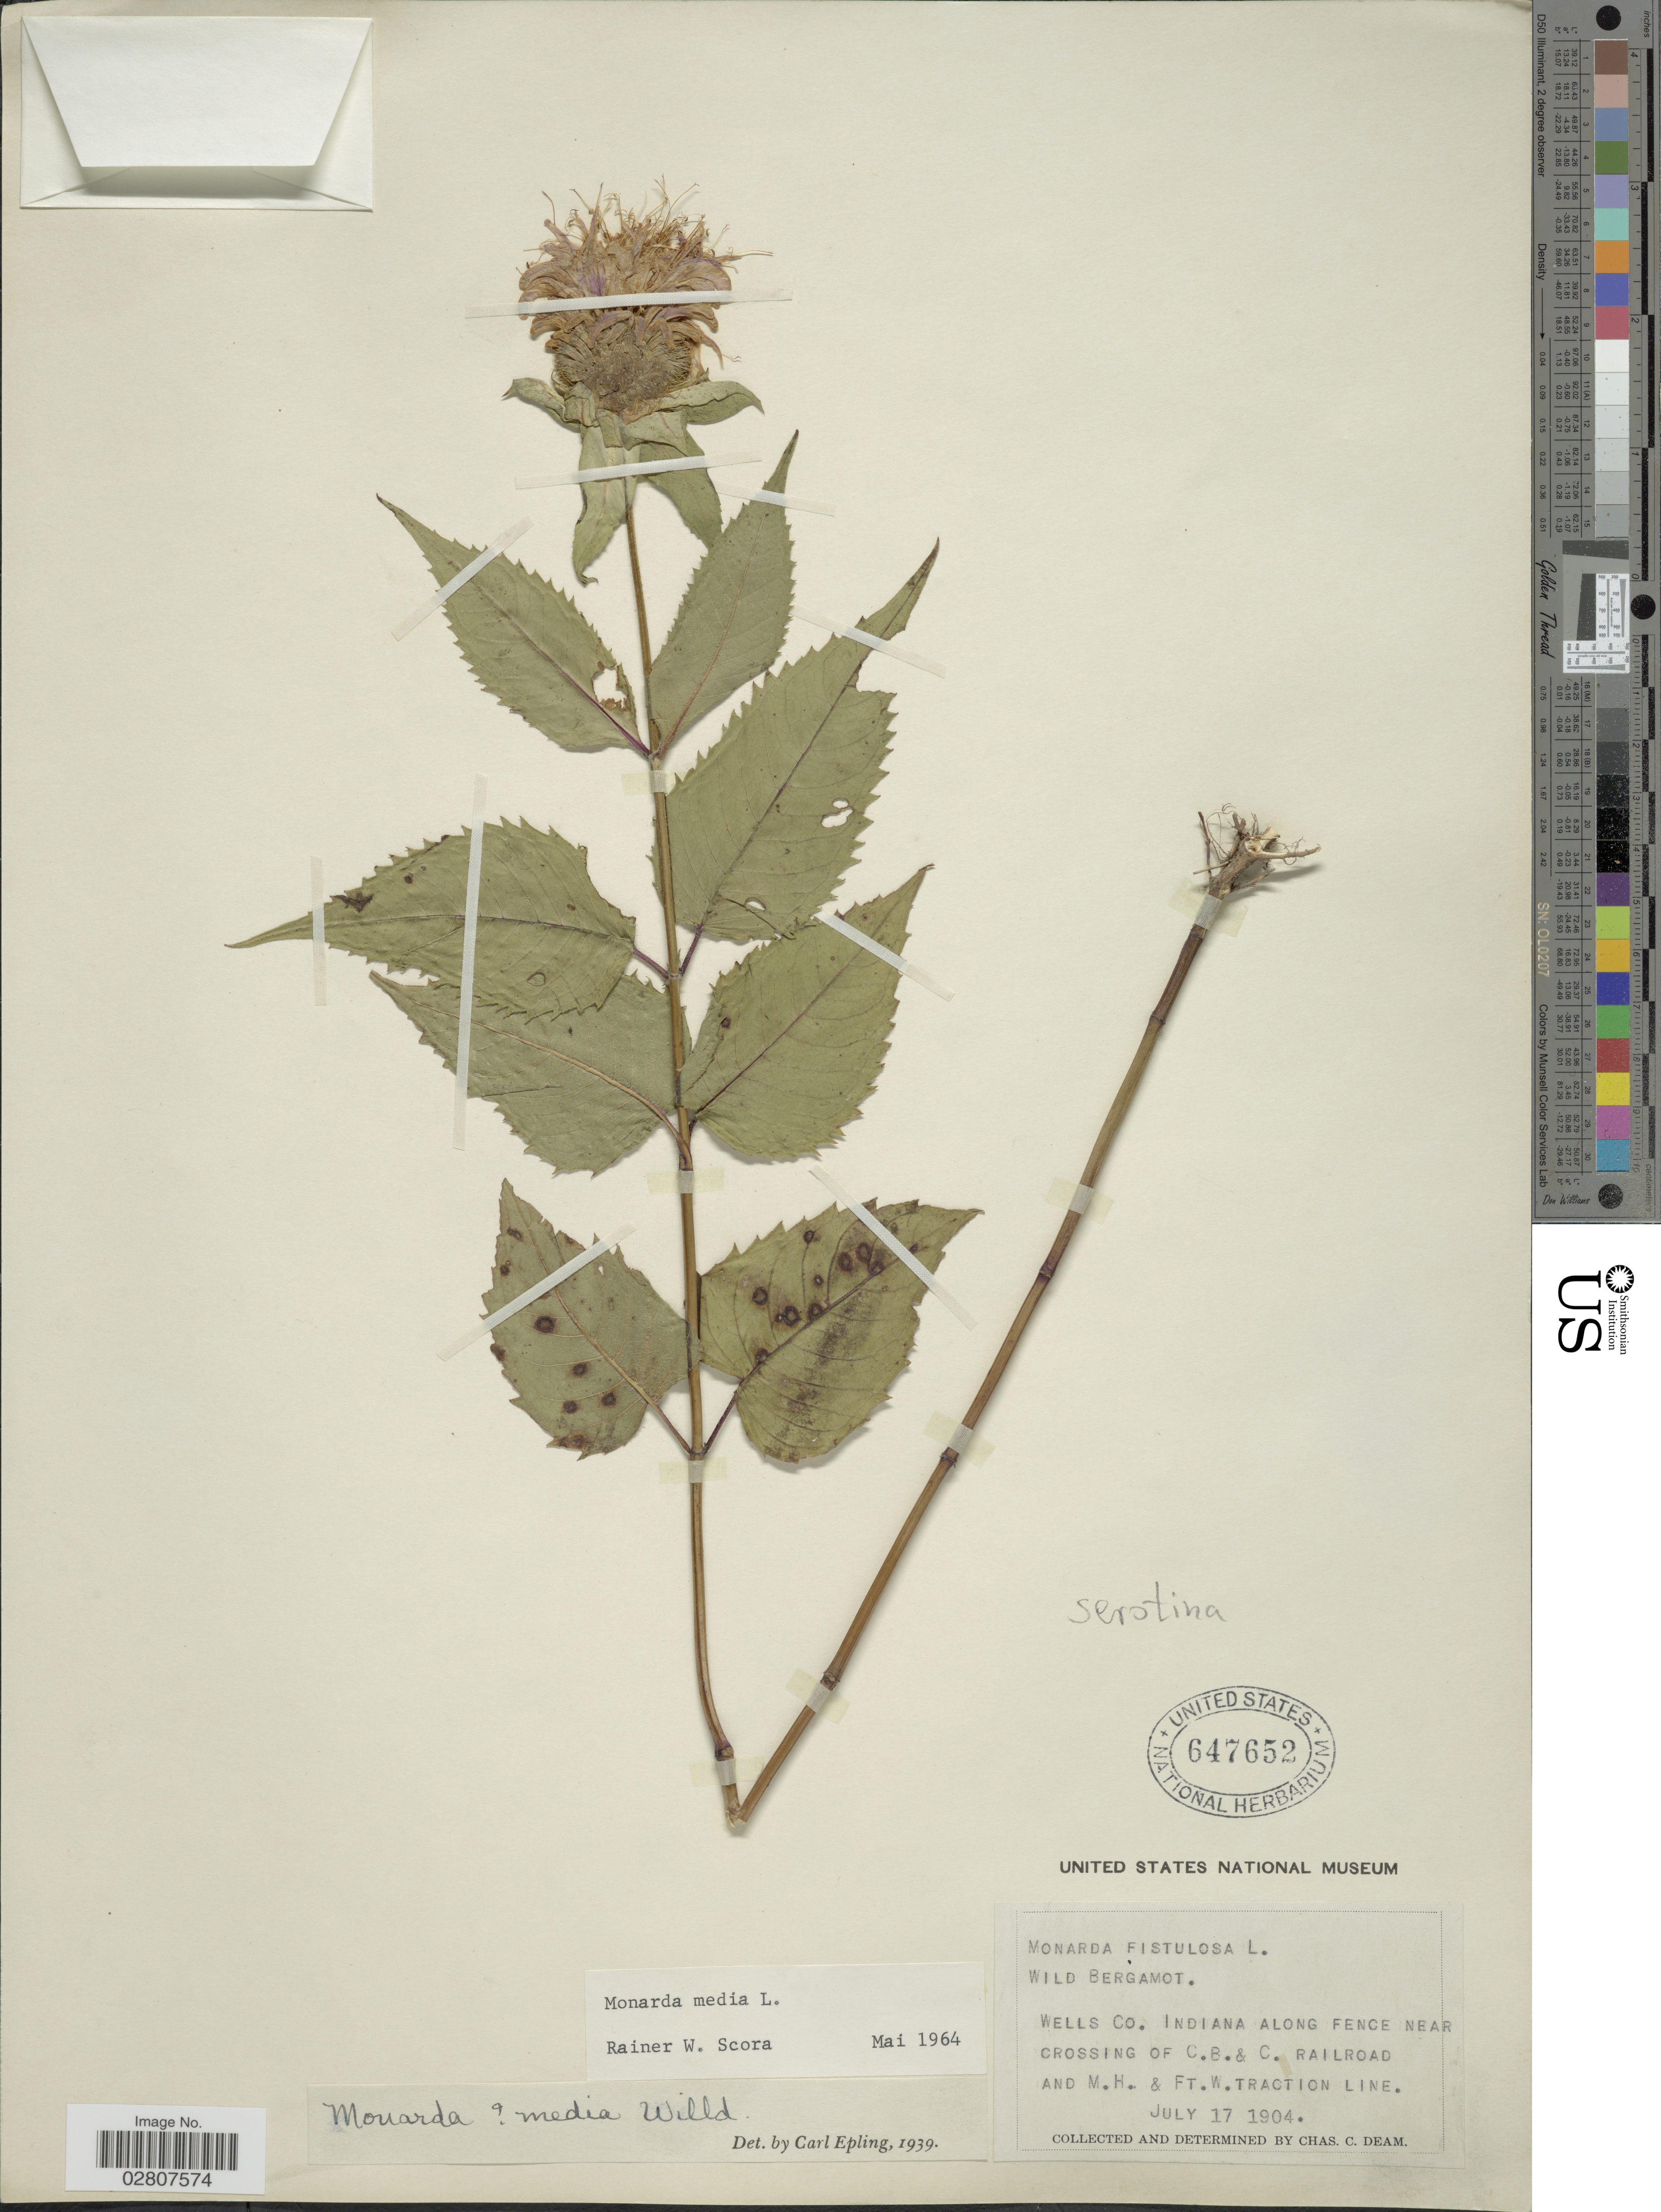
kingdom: Plantae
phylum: Tracheophyta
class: Magnoliopsida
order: Lamiales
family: Lamiaceae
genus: Monarda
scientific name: Monarda media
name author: Willd.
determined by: Scora, R. W.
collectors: C. C. Deam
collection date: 1904-07-17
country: United States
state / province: Indiana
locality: Wells Co. Indiana along fence near crossing of C.B. & C. Railroad and M.H. & Ft. W. Traction Line.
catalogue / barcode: US 647652